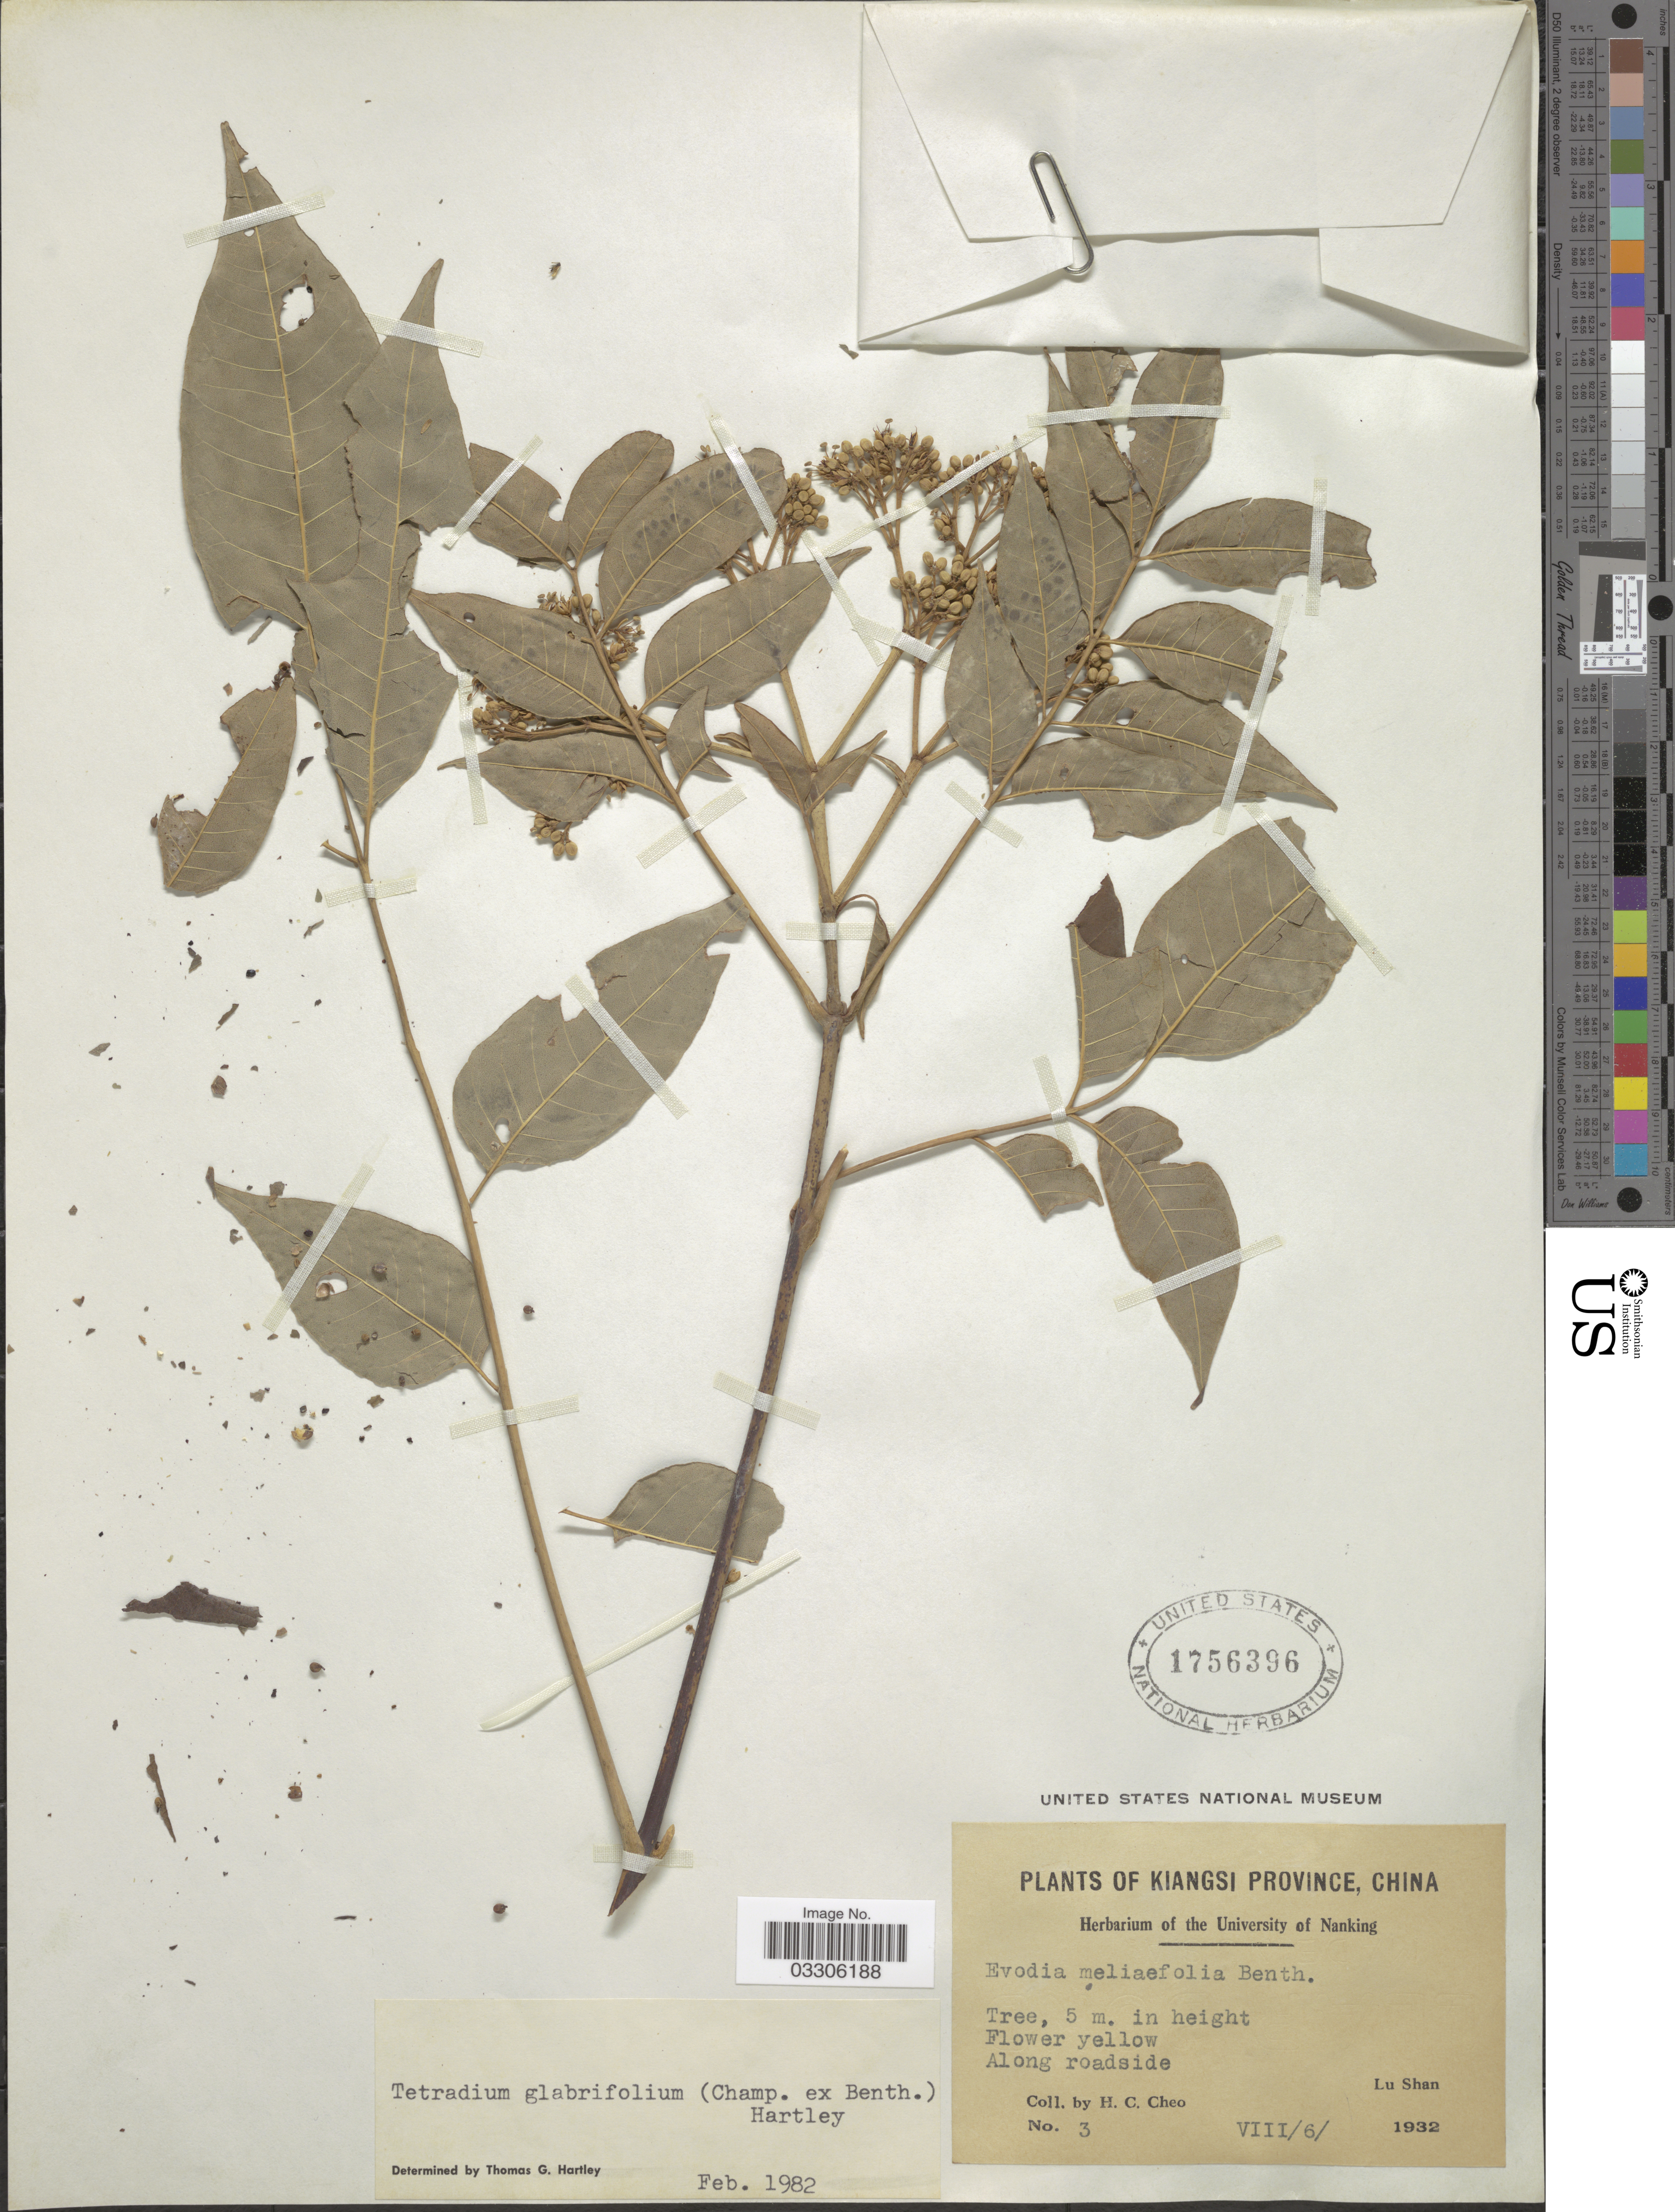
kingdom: Plantae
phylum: Tracheophyta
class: Magnoliopsida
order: Sapindales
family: Rutaceae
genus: Tetradium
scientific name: Tetradium glabrifolium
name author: (Champ. ex Benth.) T.G. Hartley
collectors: H. Cheo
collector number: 3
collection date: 1932-08-06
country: China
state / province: Jiangxi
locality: Kiangsi Province. Along roadside. Lu Shan.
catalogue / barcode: US 1756396